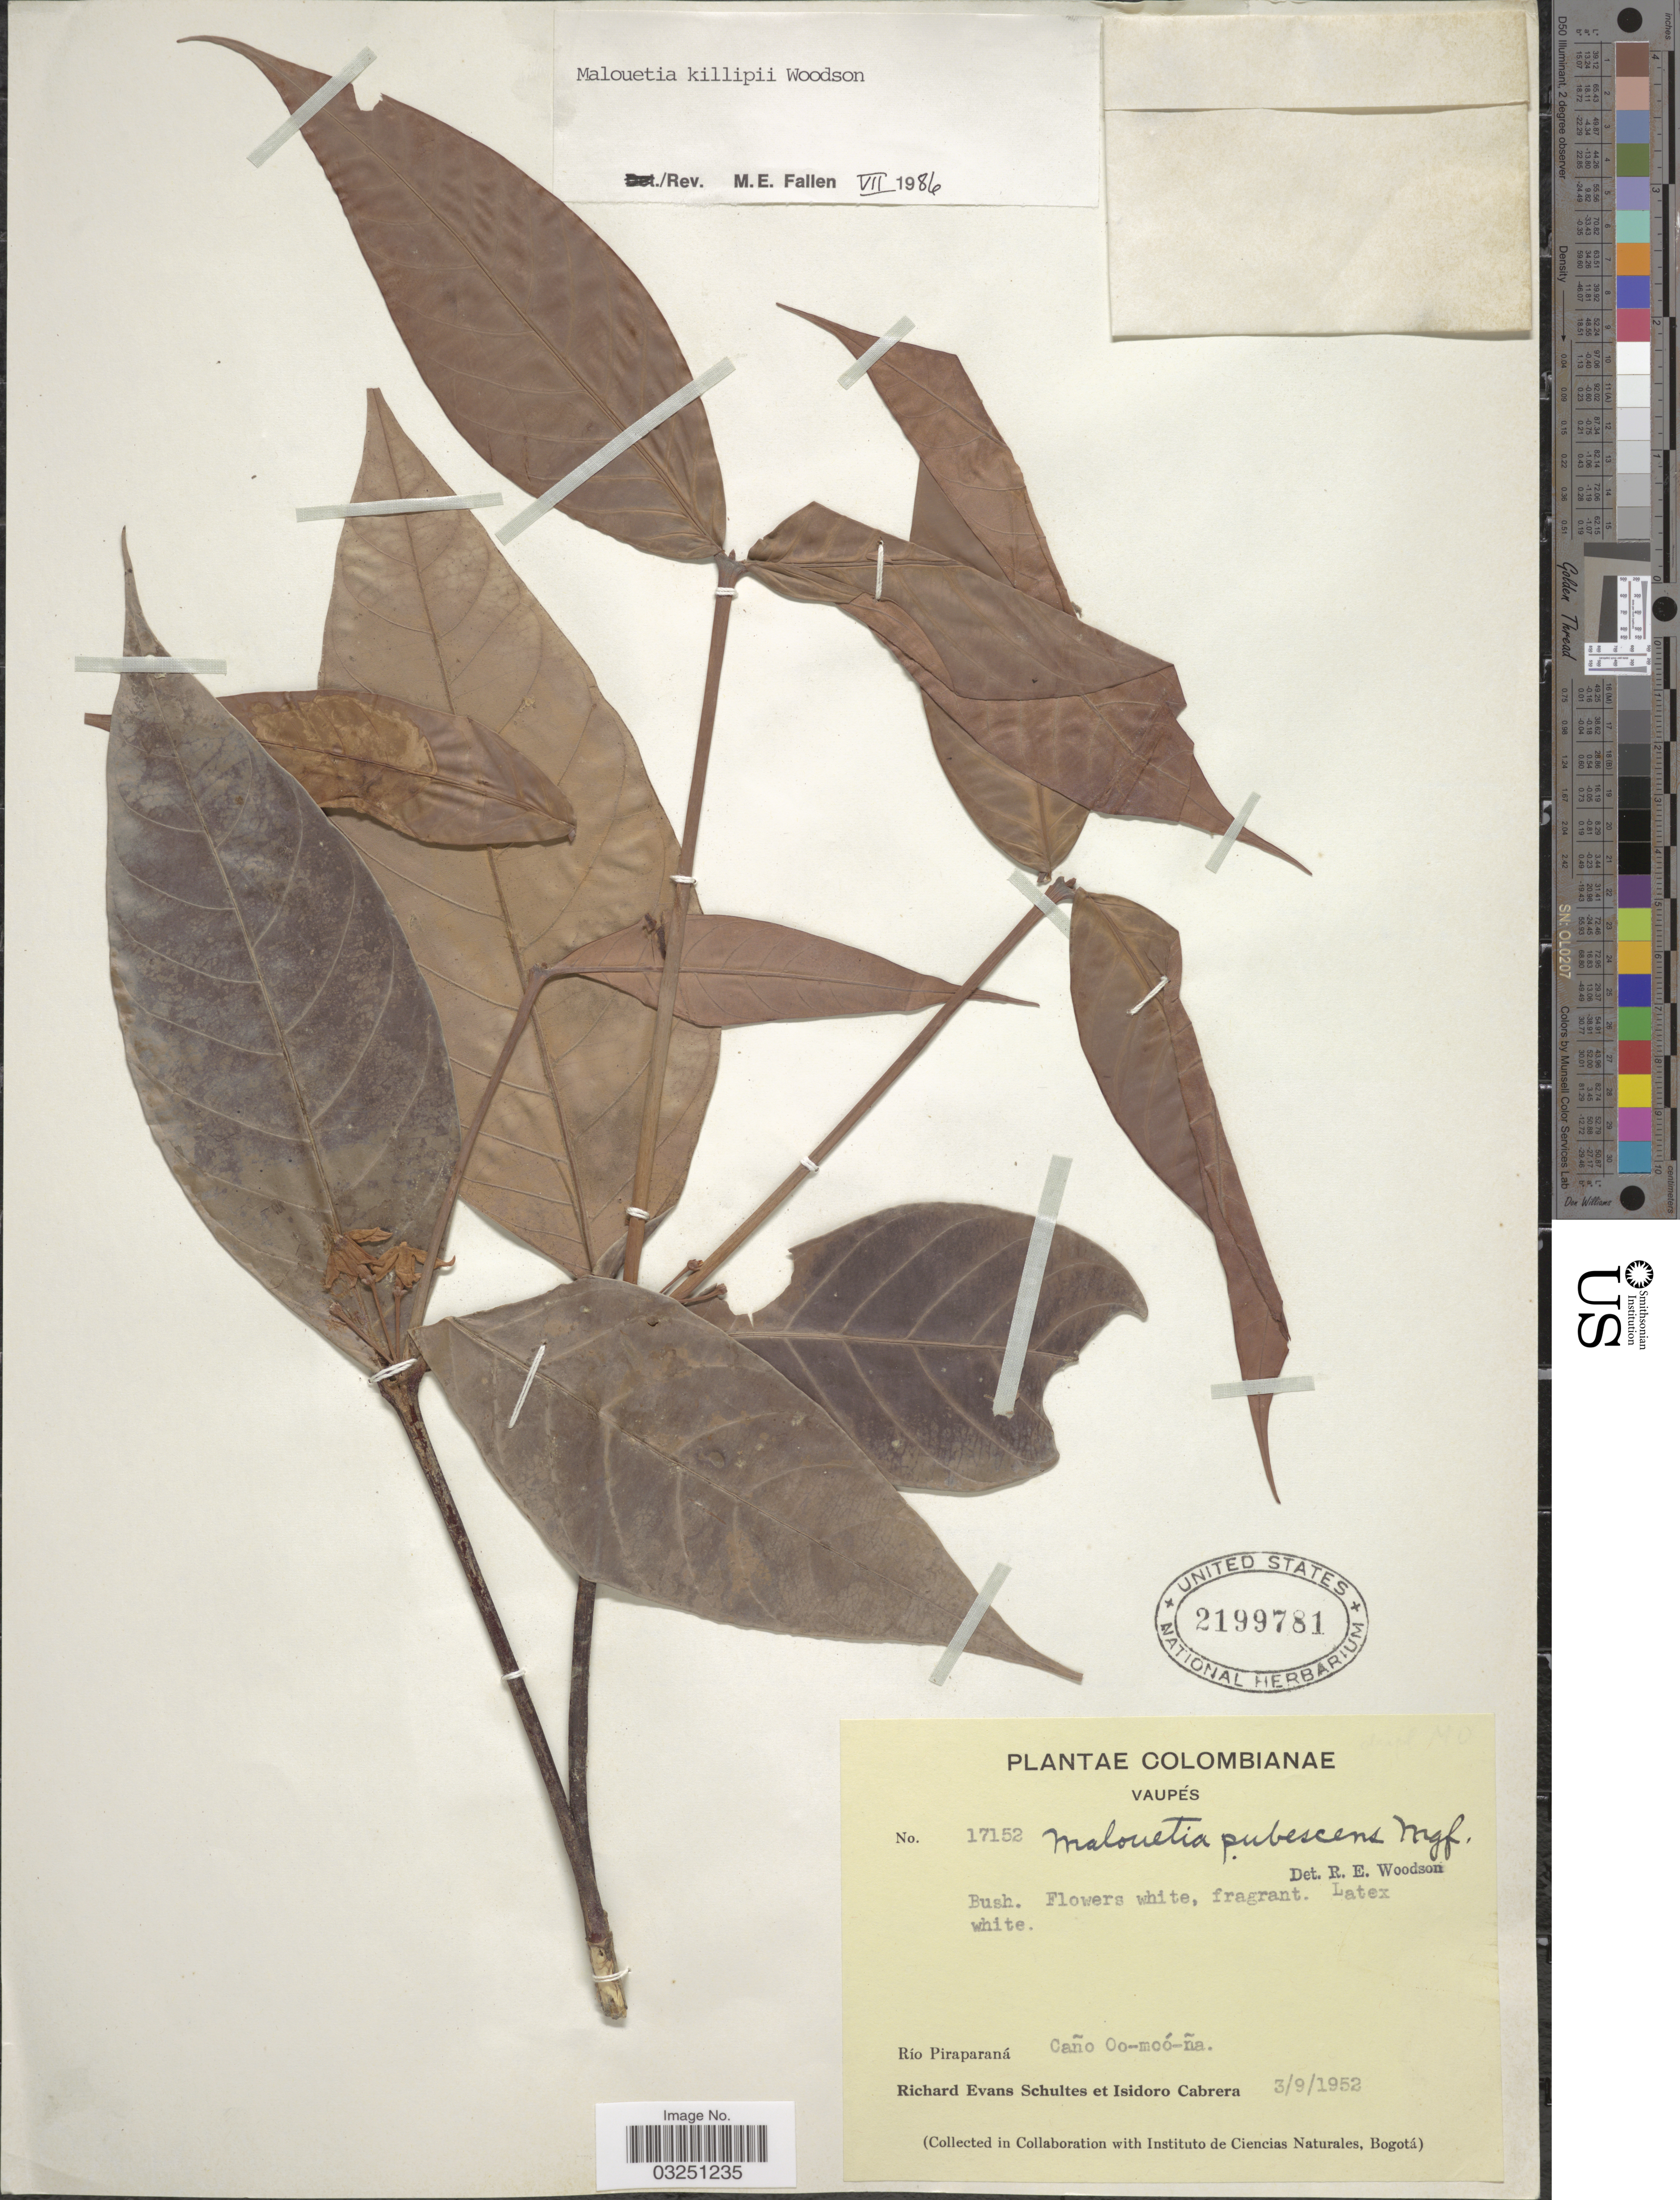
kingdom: Plantae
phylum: Tracheophyta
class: Magnoliopsida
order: Gentianales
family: Apocynaceae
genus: Malouetia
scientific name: Malouetia killipii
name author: Woodson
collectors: R. E. Schultes & I. Cabrera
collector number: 17152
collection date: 1952-09-03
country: Colombia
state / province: Vaupés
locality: Río Piraparaná. Caño Oo-moó-ña.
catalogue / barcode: US 2199781